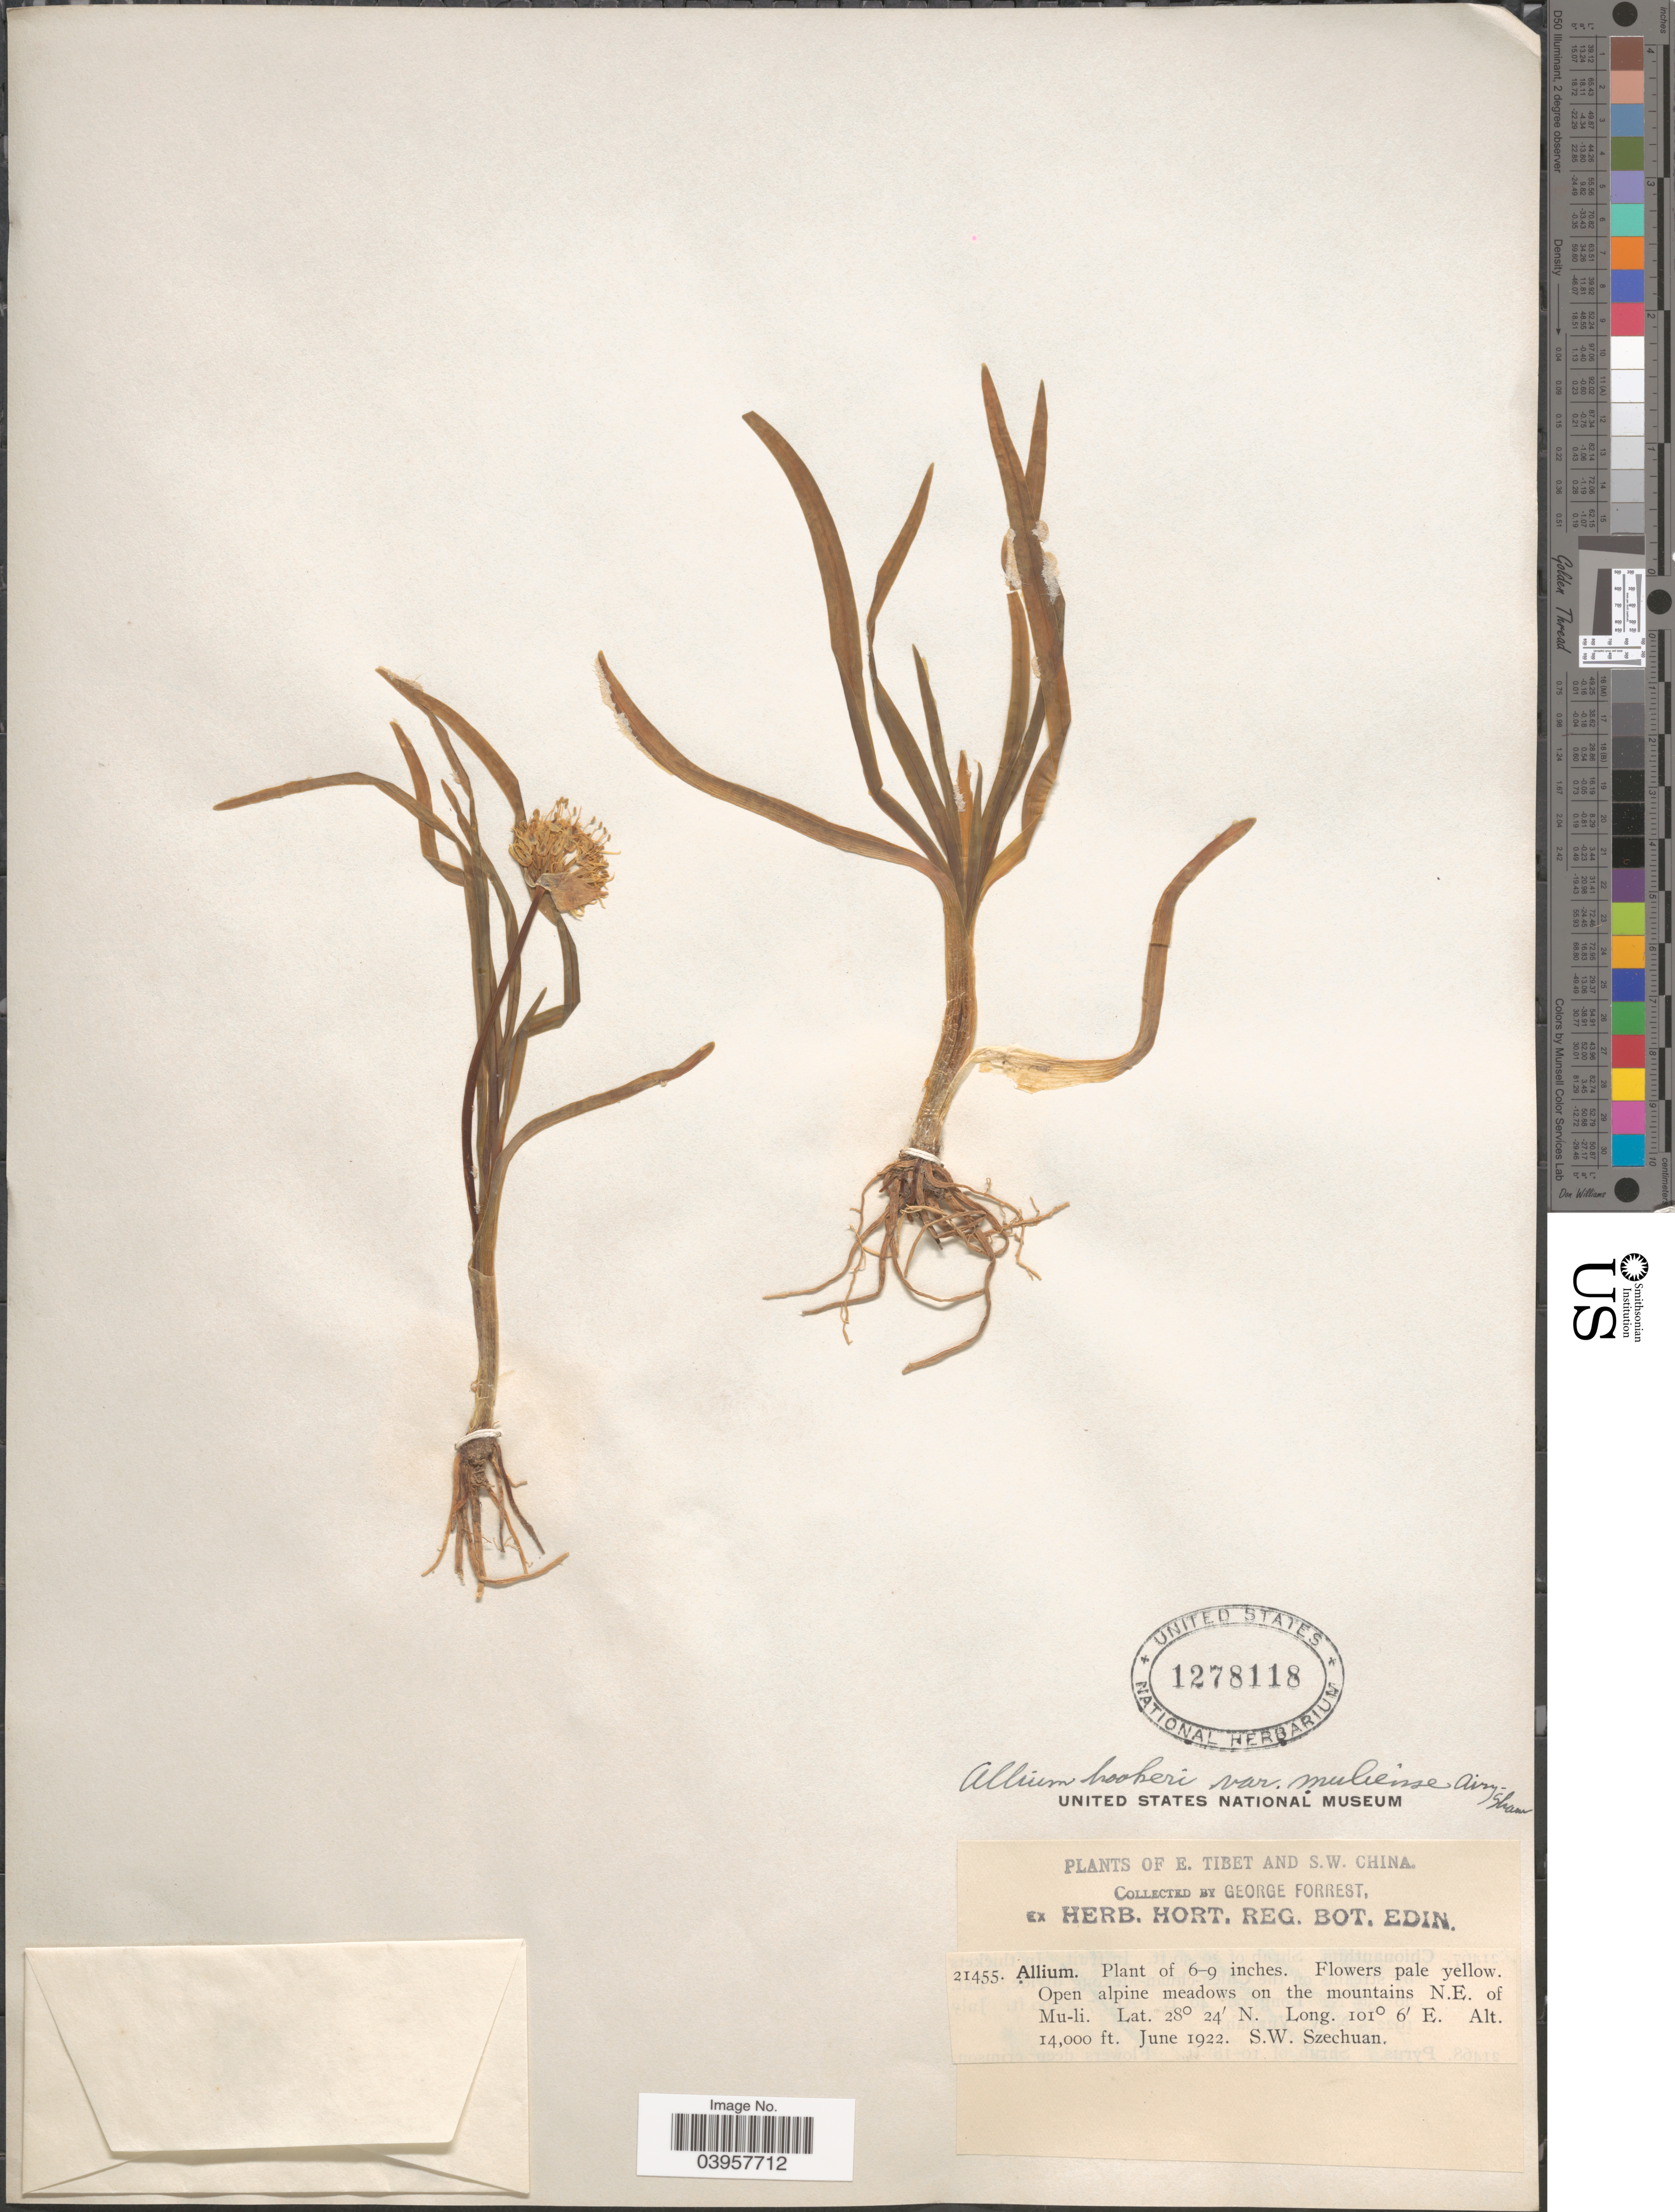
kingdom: Plantae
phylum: Tracheophyta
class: Liliopsida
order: Asparagales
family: Amaryllidaceae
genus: Allium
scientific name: Allium hookeri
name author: Thwaites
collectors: G. Forrest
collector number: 21455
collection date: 1922-06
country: China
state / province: Sichuan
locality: S.W. China. Open alpine meadows on the mountains N.E. of Mu-li. S.W. Szechuan.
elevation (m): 4267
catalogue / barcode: US 1278118